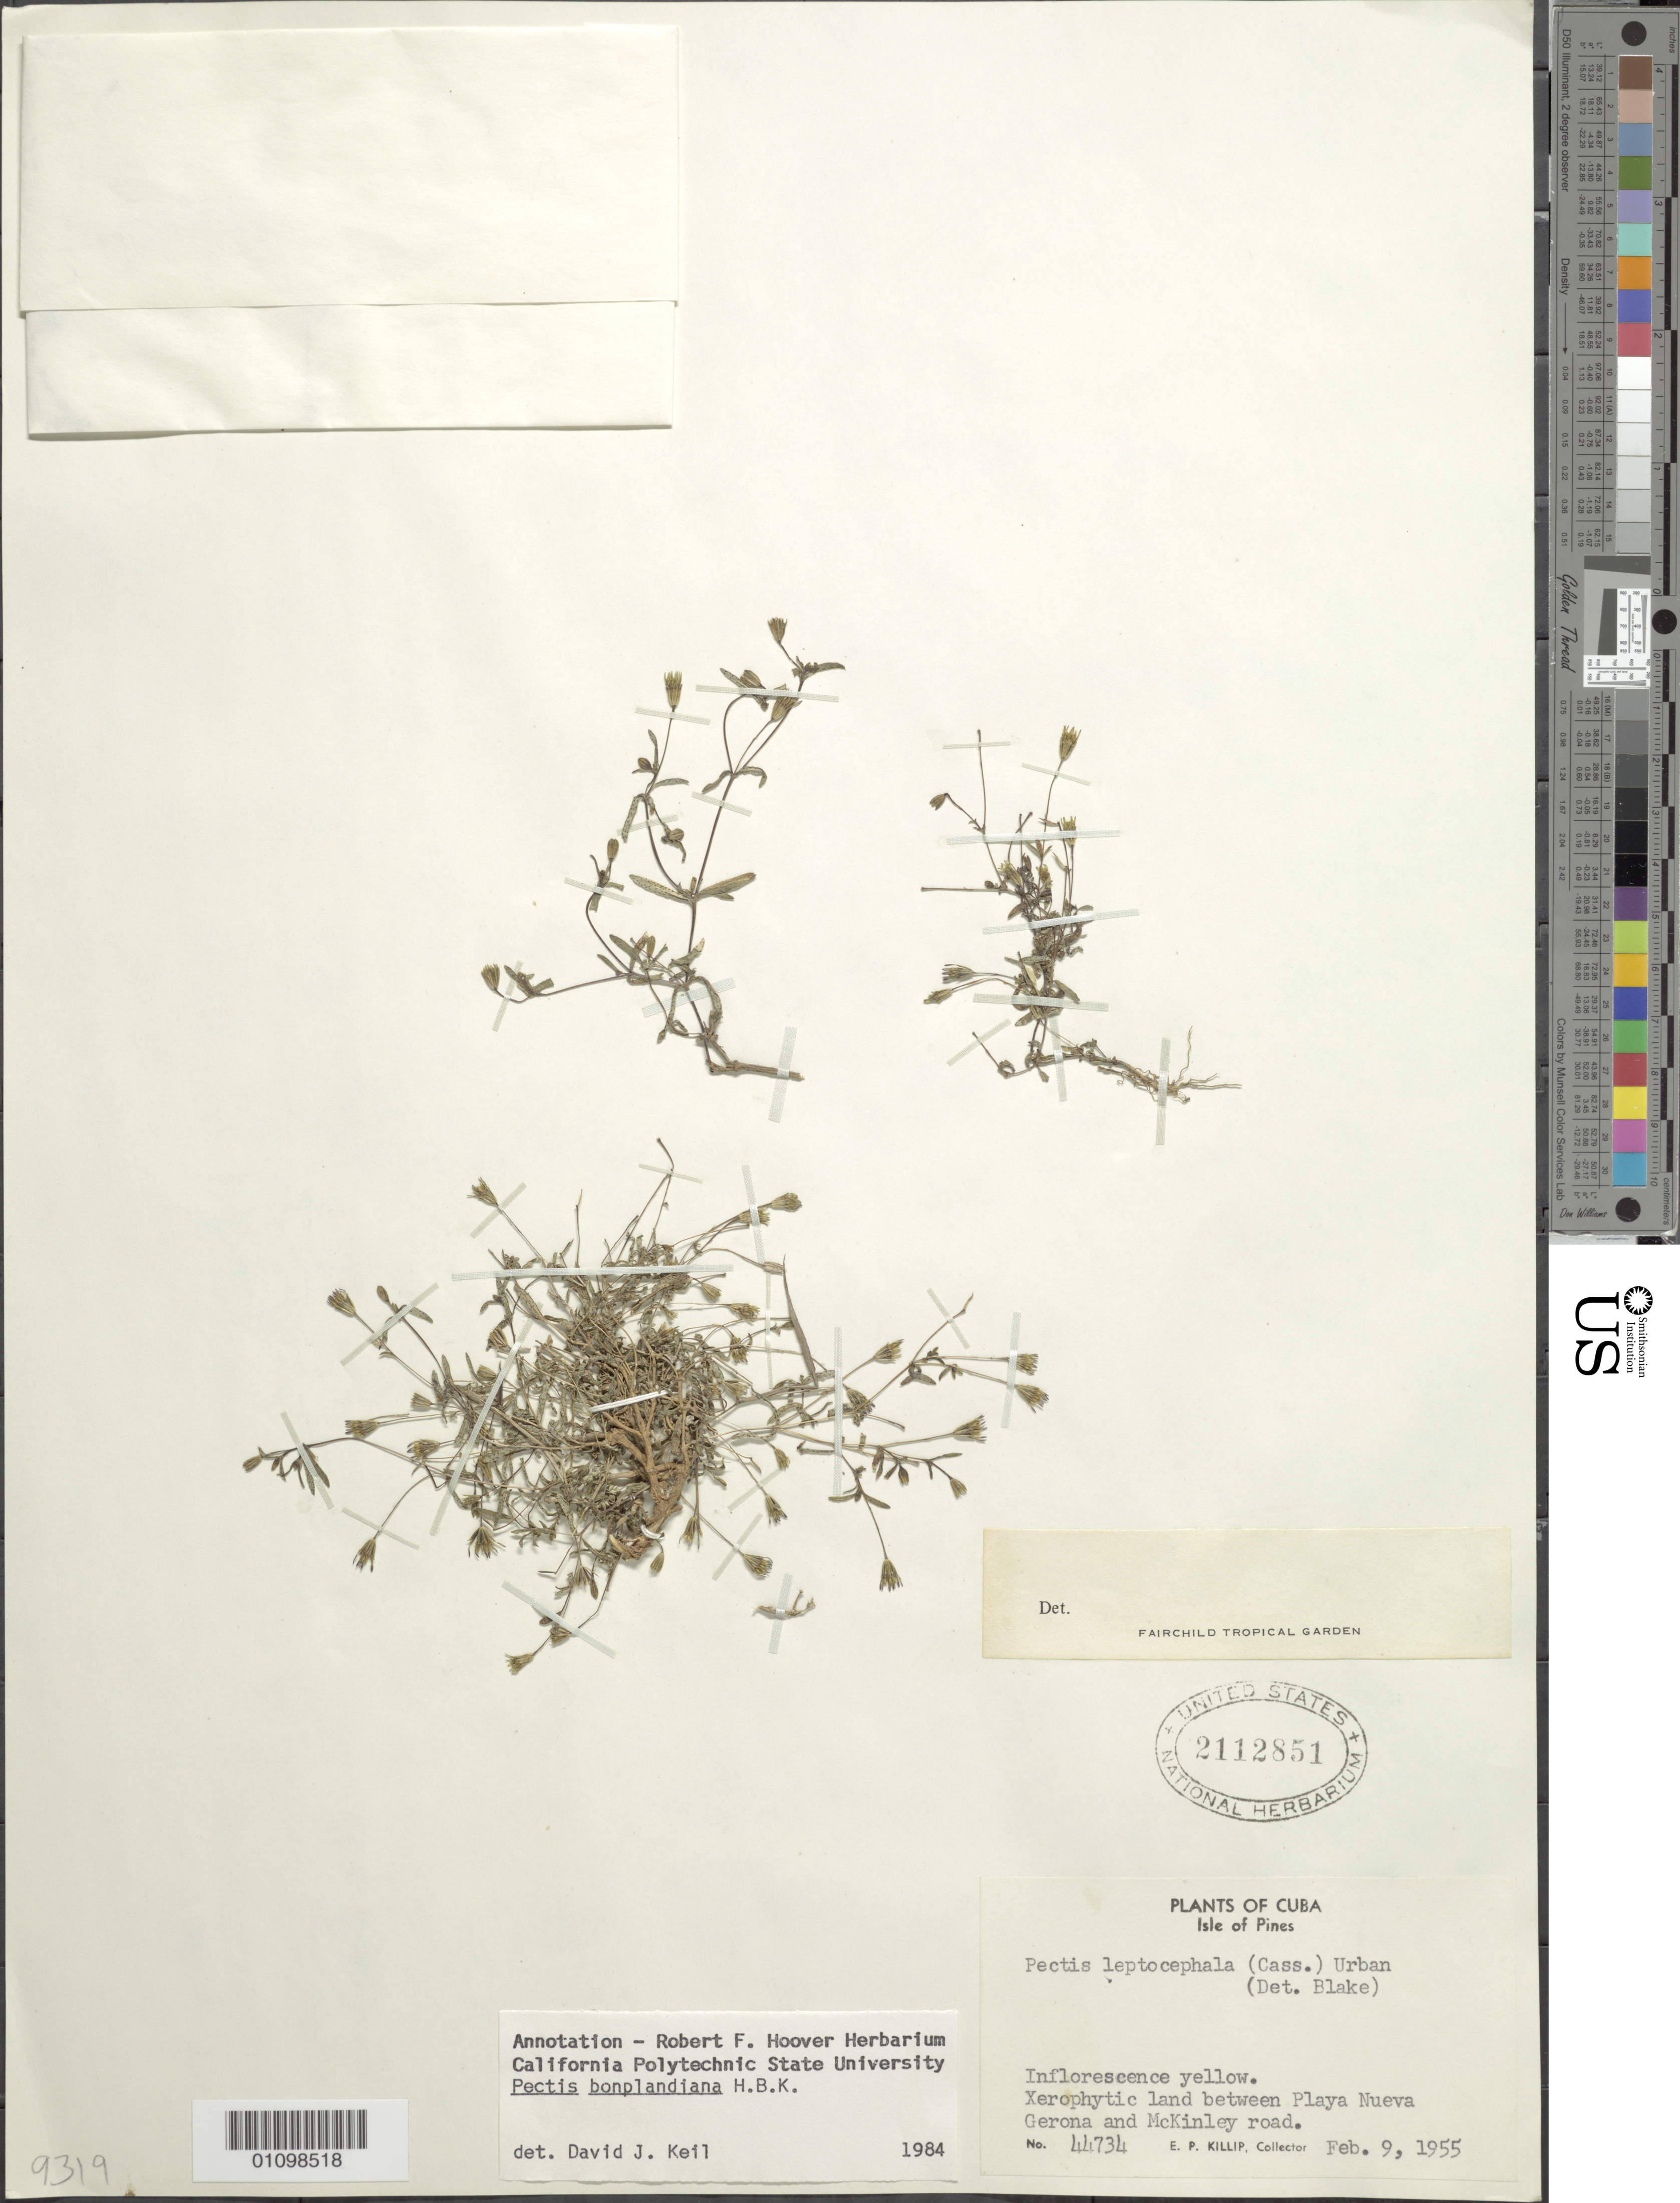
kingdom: Plantae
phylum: Tracheophyta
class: Magnoliopsida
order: Asterales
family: Asteraceae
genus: Pectis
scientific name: Pectis bonplandiana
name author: Kunth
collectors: E. P. Killip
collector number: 44734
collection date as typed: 09 Feb 1955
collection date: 1955-02-09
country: Cuba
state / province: Isla de La Juventud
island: Isla de la Juventud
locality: Isle of Pines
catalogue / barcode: US 2112851